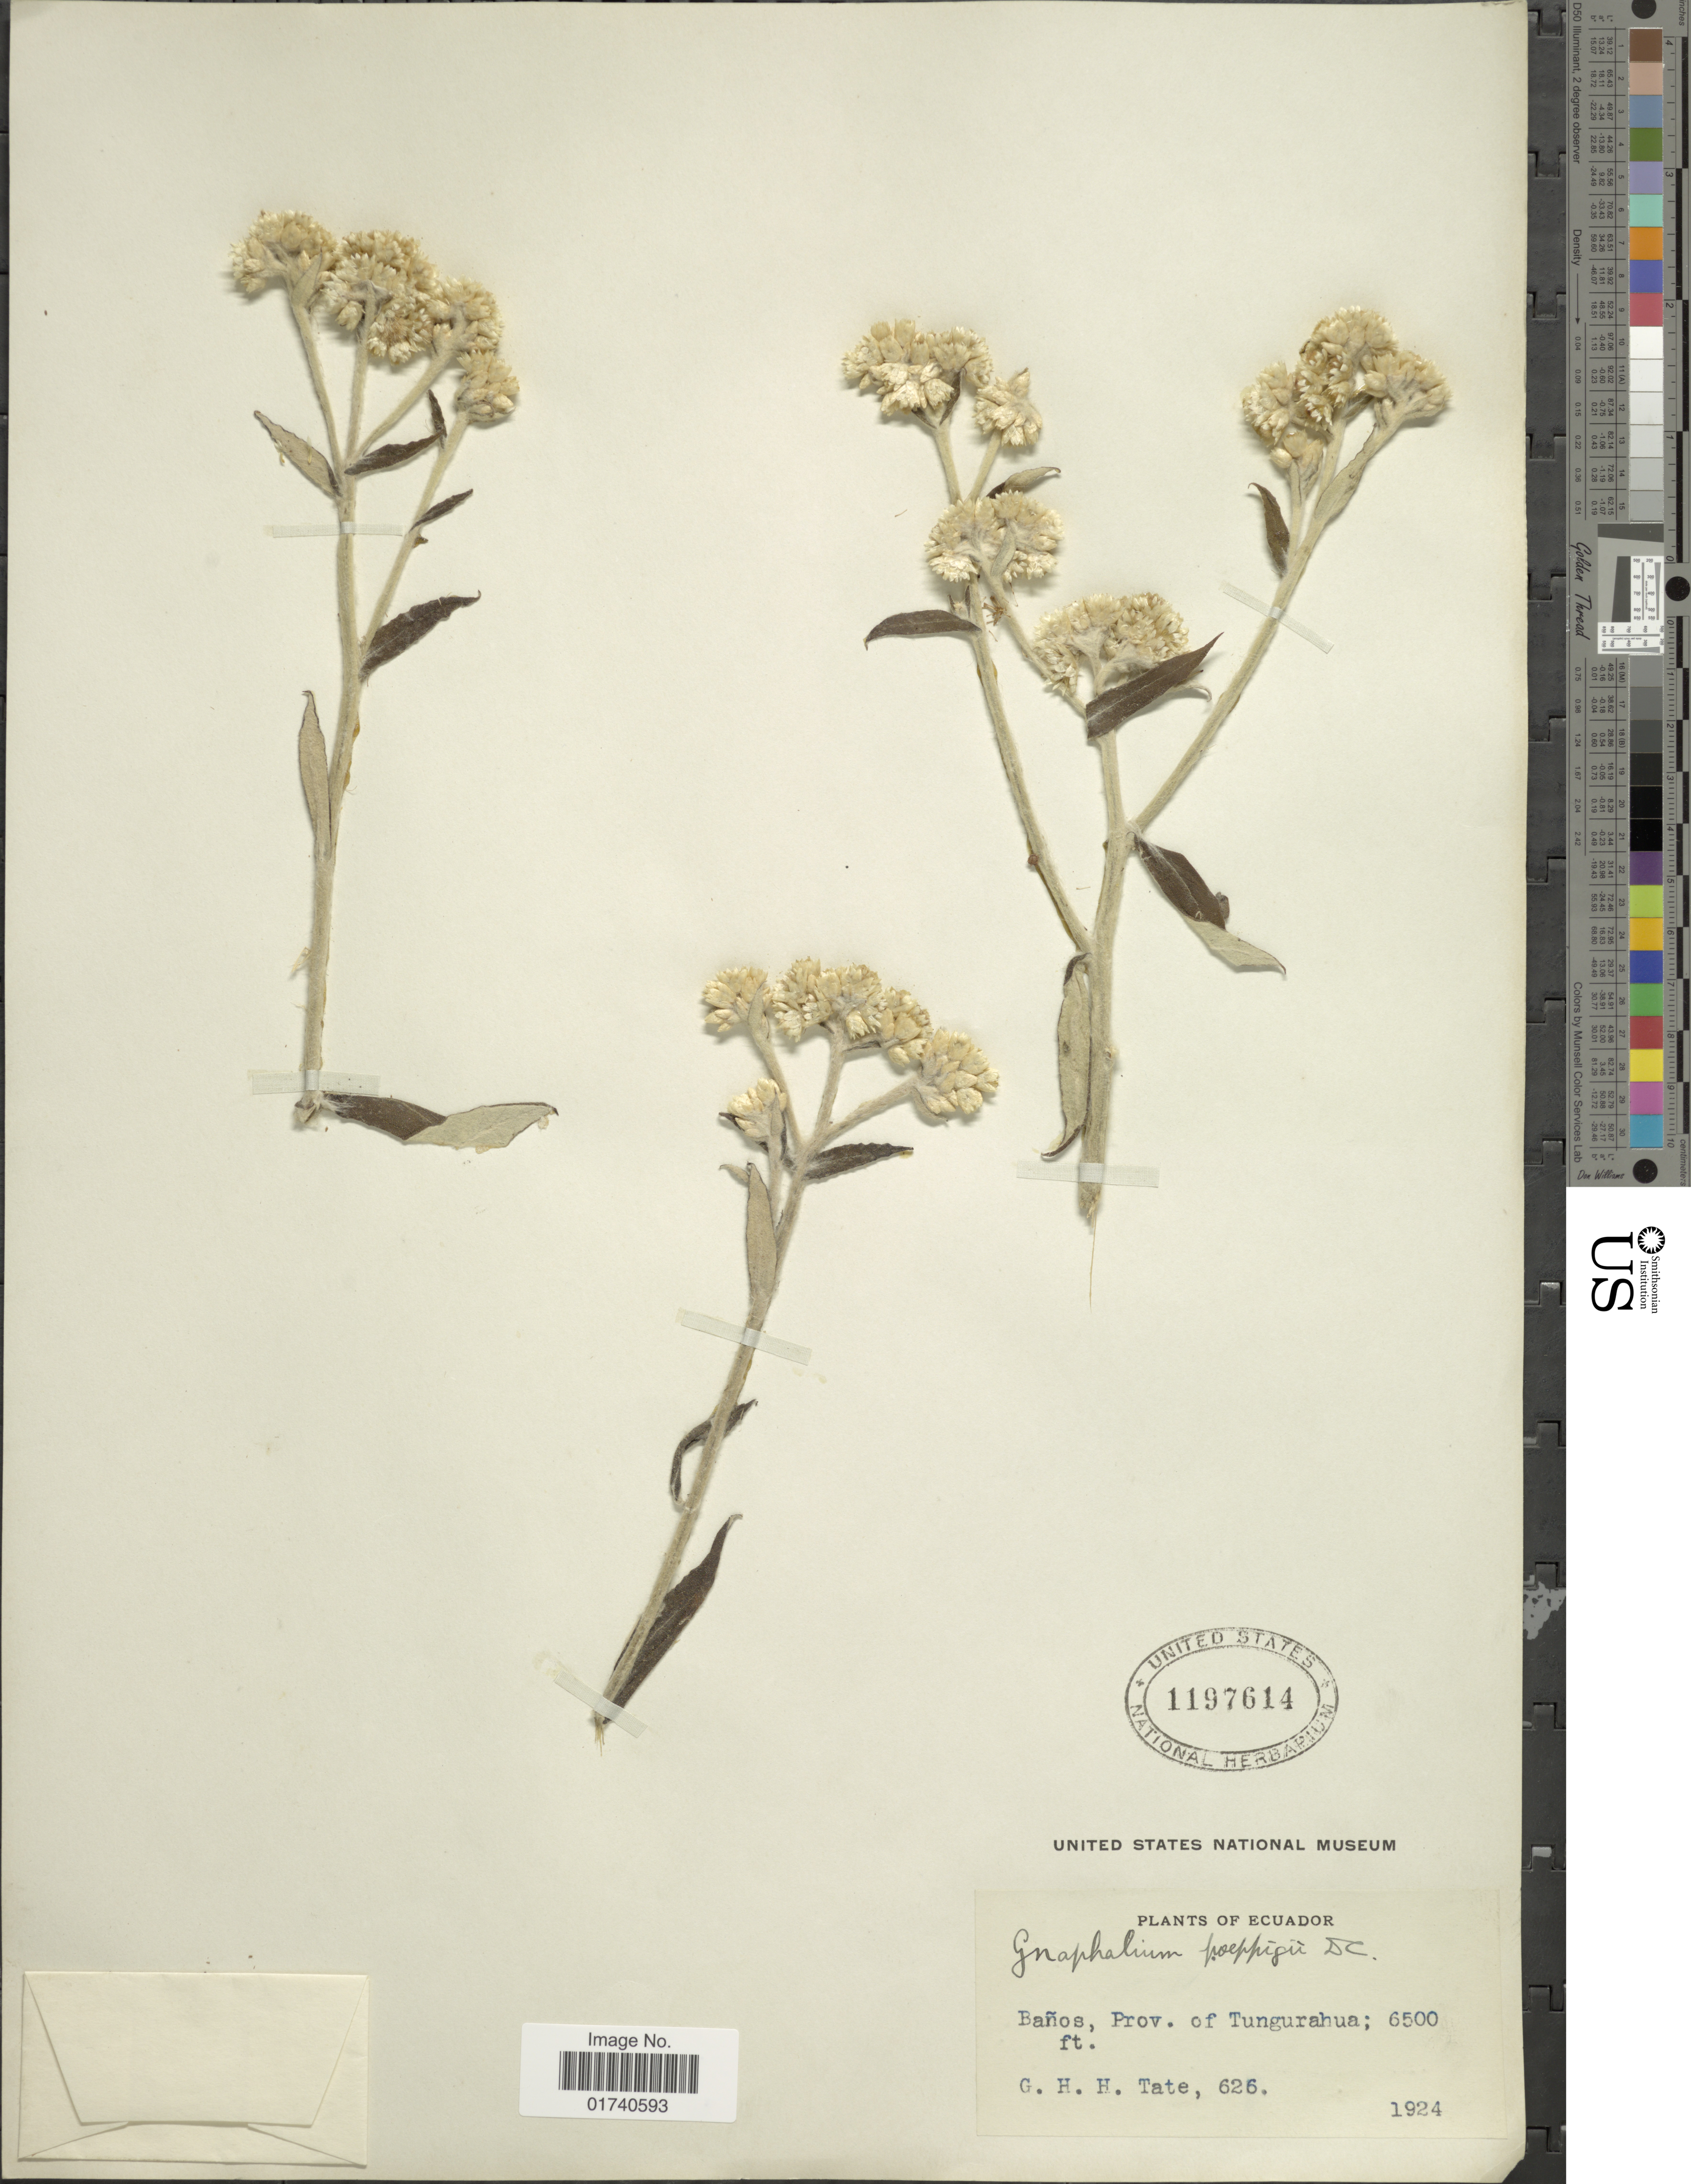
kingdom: Plantae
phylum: Tracheophyta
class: Magnoliopsida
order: Asterales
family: Asteraceae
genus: Pseudognaphalium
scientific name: Pseudognaphalium elegans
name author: (Kunth) Kartesz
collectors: G. H. H.Tate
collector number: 626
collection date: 1924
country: Ecuador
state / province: Tungurahua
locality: Banos, Prov. of Tungurahua.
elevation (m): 1981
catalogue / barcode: US 1197614